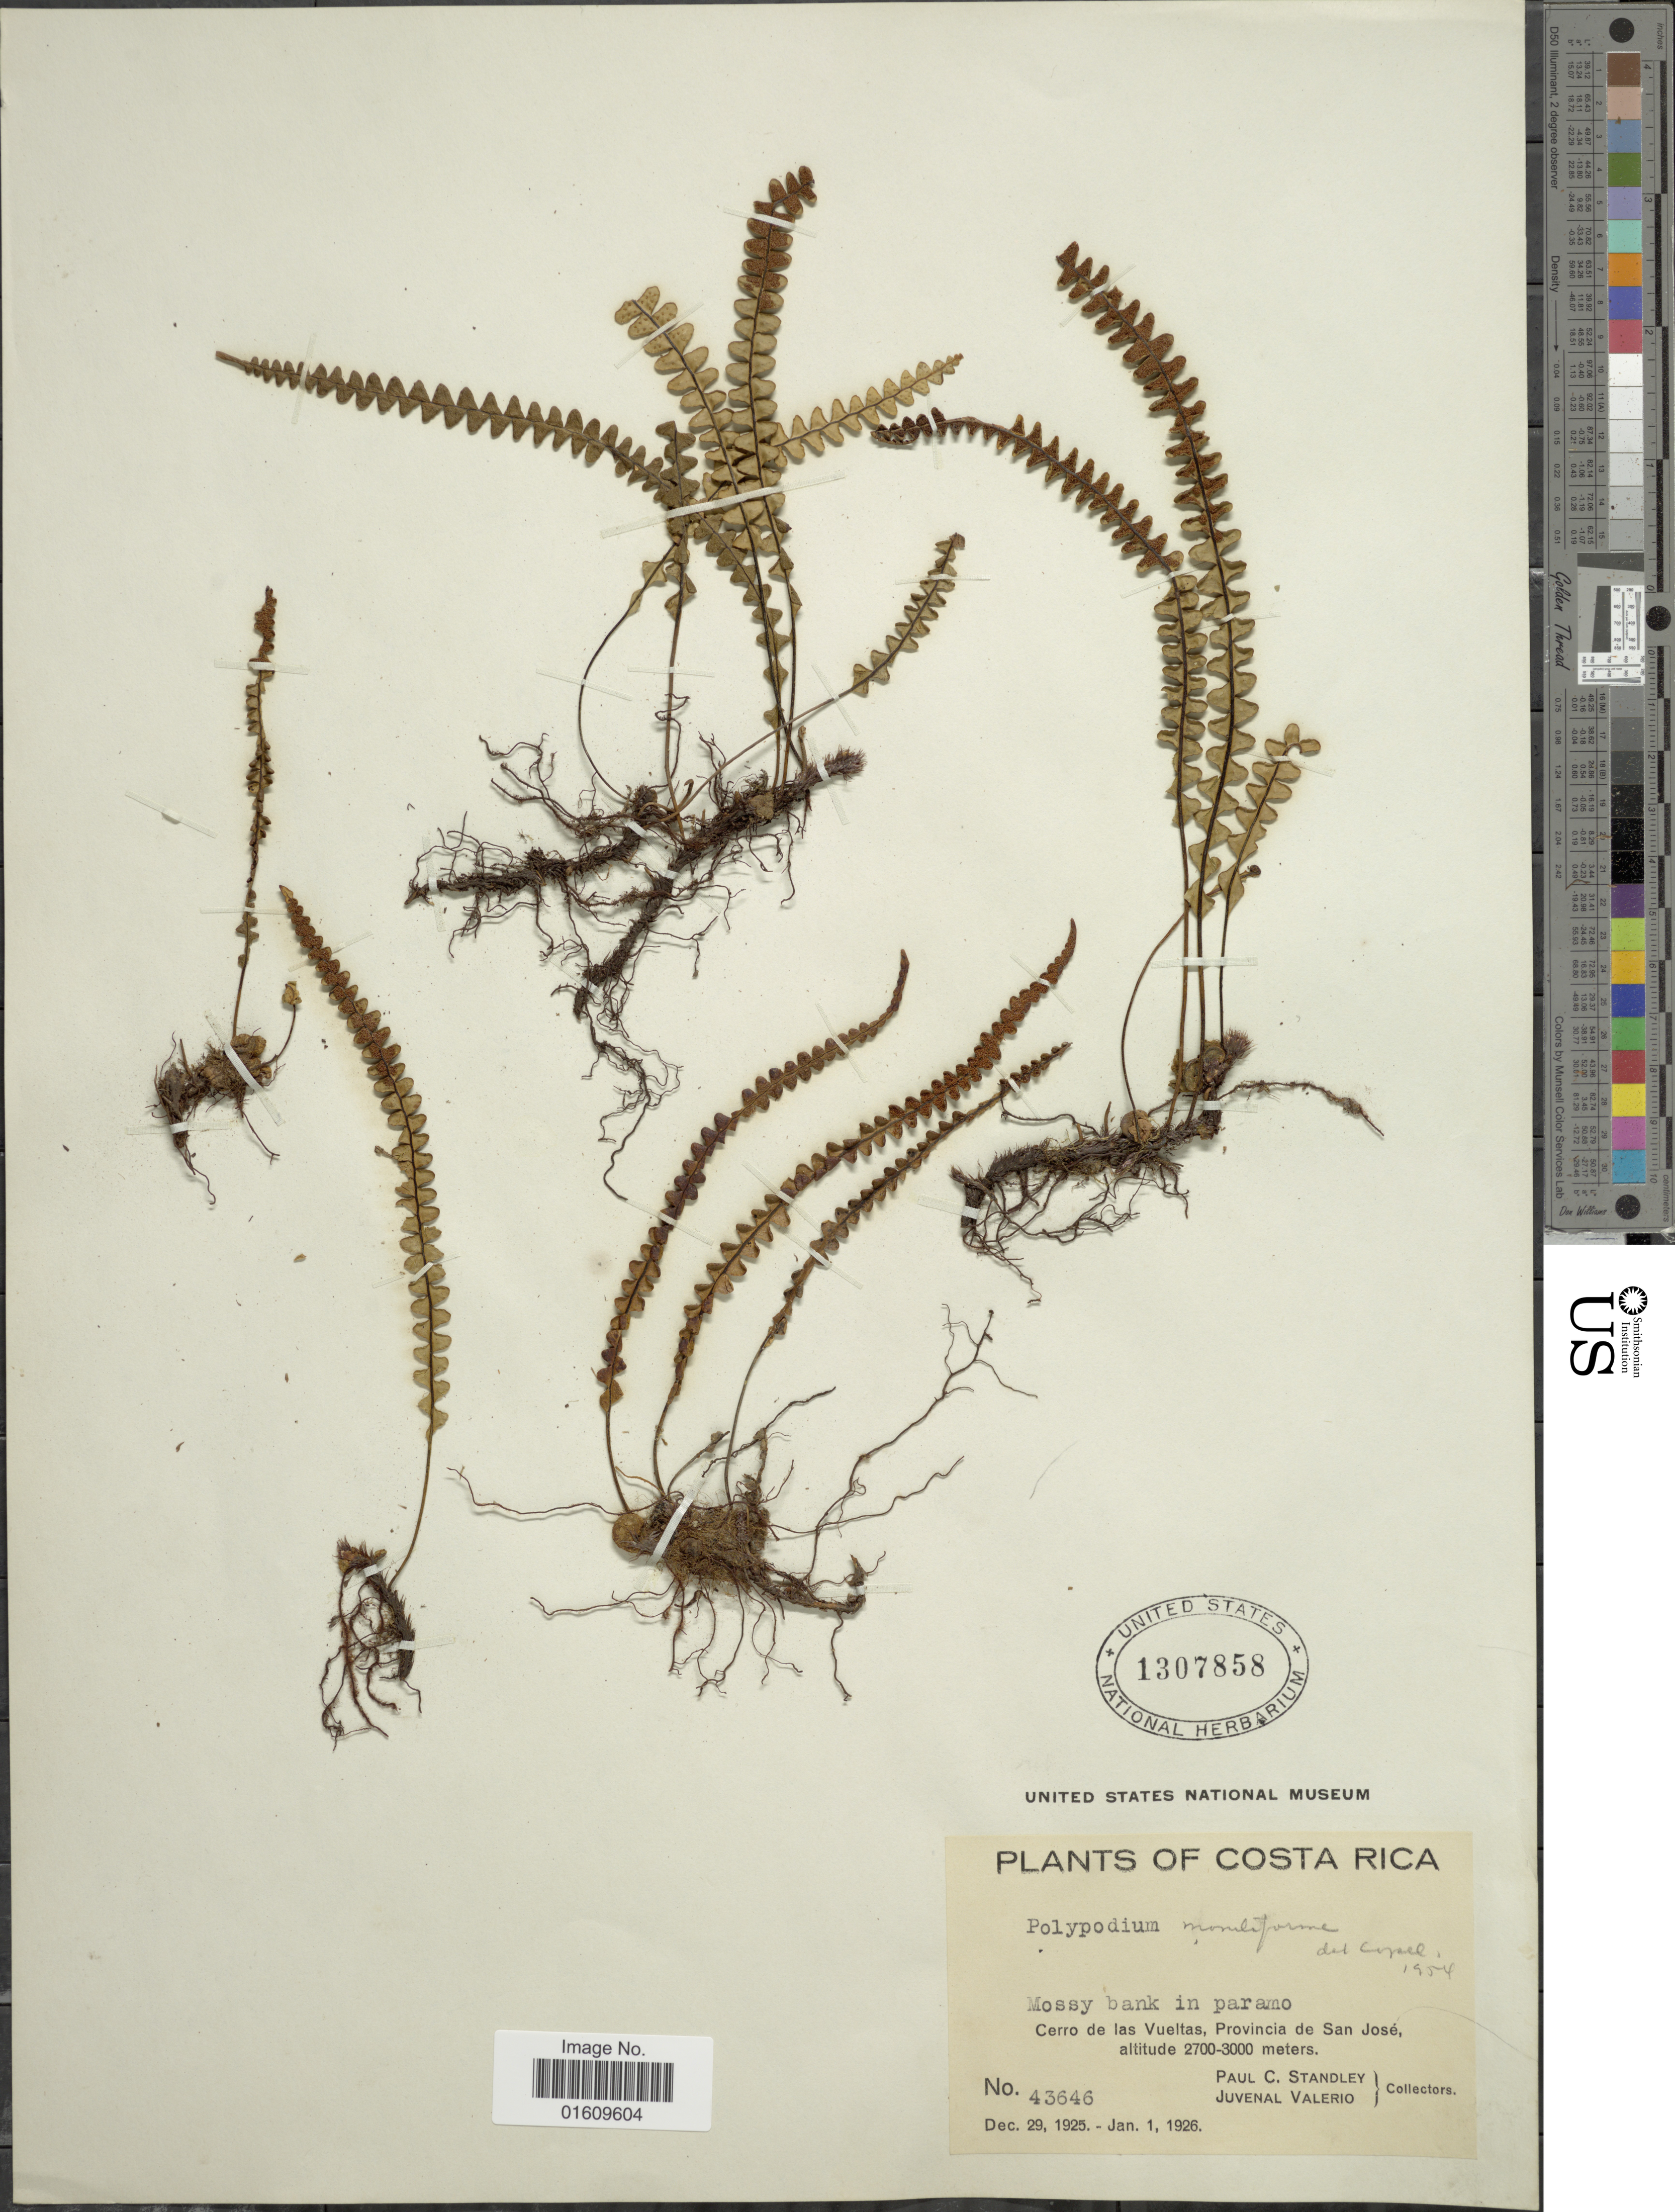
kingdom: Plantae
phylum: Tracheophyta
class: Polypodiopsida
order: Polypodiales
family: Polypodiaceae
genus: Melpomene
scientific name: Melpomene moniliformis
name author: (Lag. ex Sw.) A.R. Sm. & R.C. Moran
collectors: P. C. Standley & J. Valerio R.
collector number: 43646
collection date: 1925-12-29/1926-01-01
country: Costa Rica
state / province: San José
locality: Mossy bank in paramo, Cerro de las Vueltas, Provincia de San Jose.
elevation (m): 2700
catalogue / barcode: US 1307858